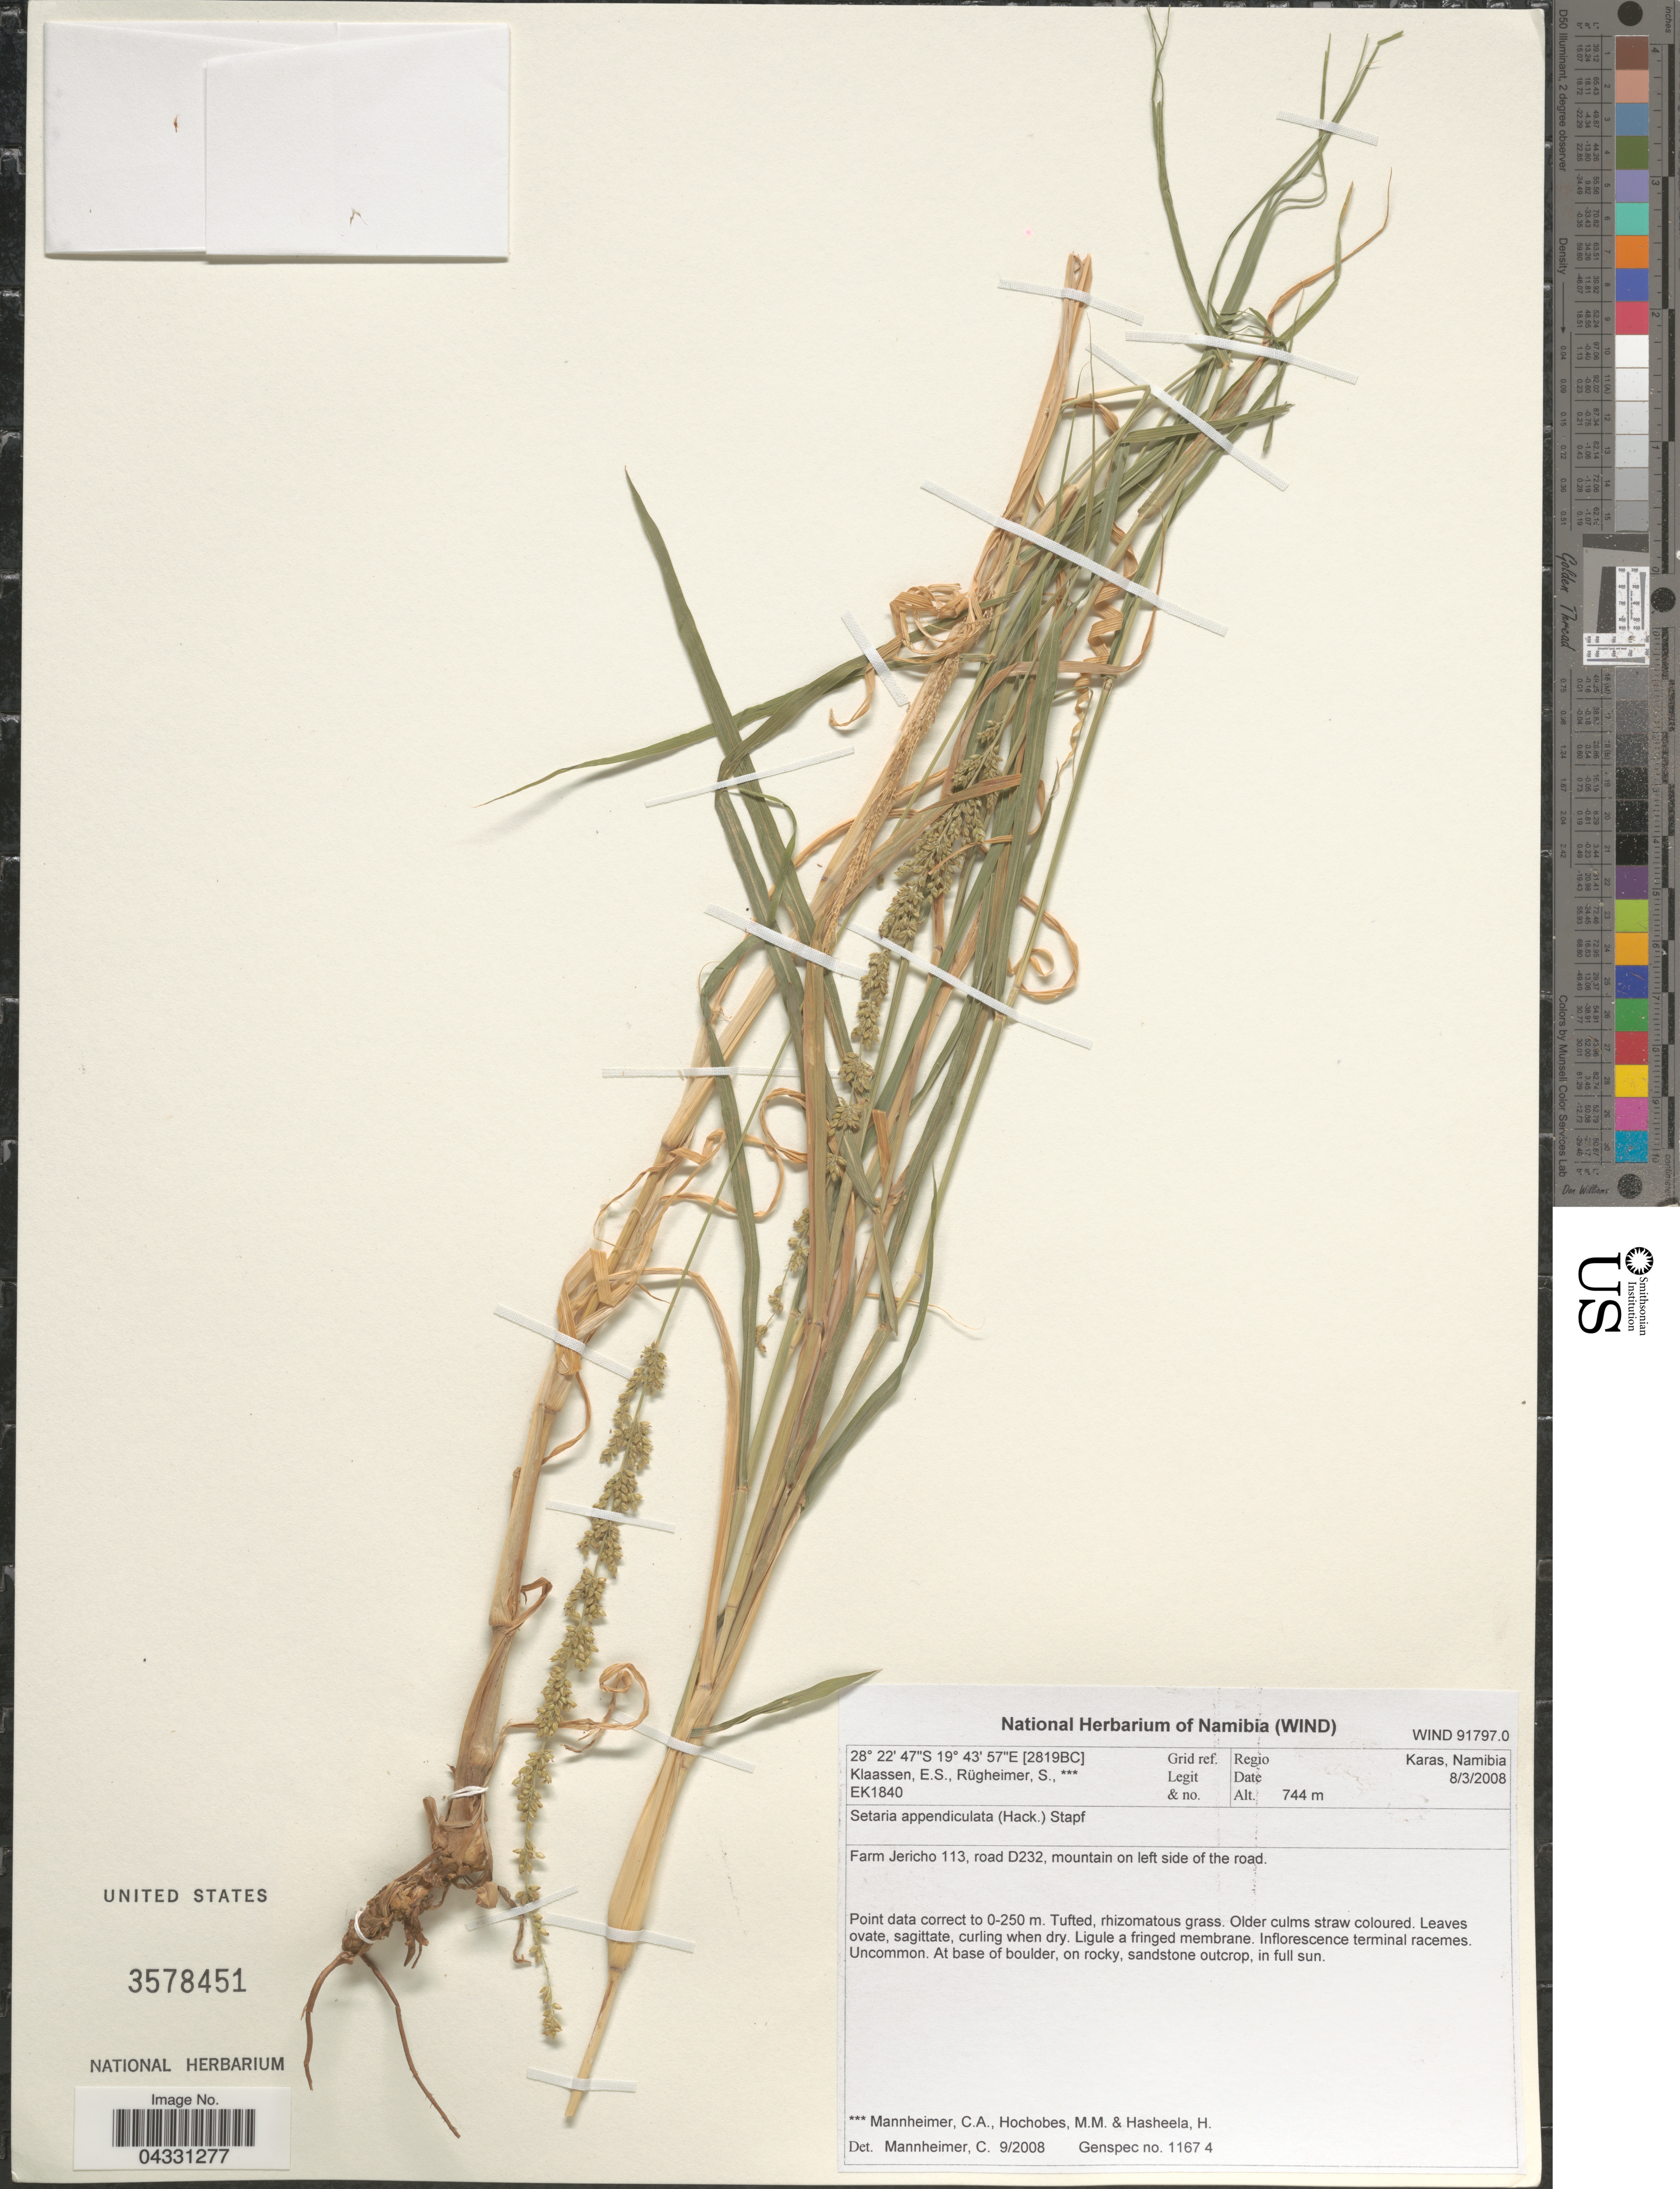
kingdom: Plantae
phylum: Tracheophyta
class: Liliopsida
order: Poales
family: Poaceae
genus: Setaria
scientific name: Setaria appendiculata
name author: (Hack.) Stapf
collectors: E. S. Klaassen, S. Rugheimer, C. A. Mannheimer, M. Hochobes & H. Hasheela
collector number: EK1840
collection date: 2008-03-08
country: Namibia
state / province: Karas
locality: Grid ref. [2819BC]. Regio Karas, Namibia. Farm Jericho 113, road D232, mountain on left side of the road.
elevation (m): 744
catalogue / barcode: US 3578451